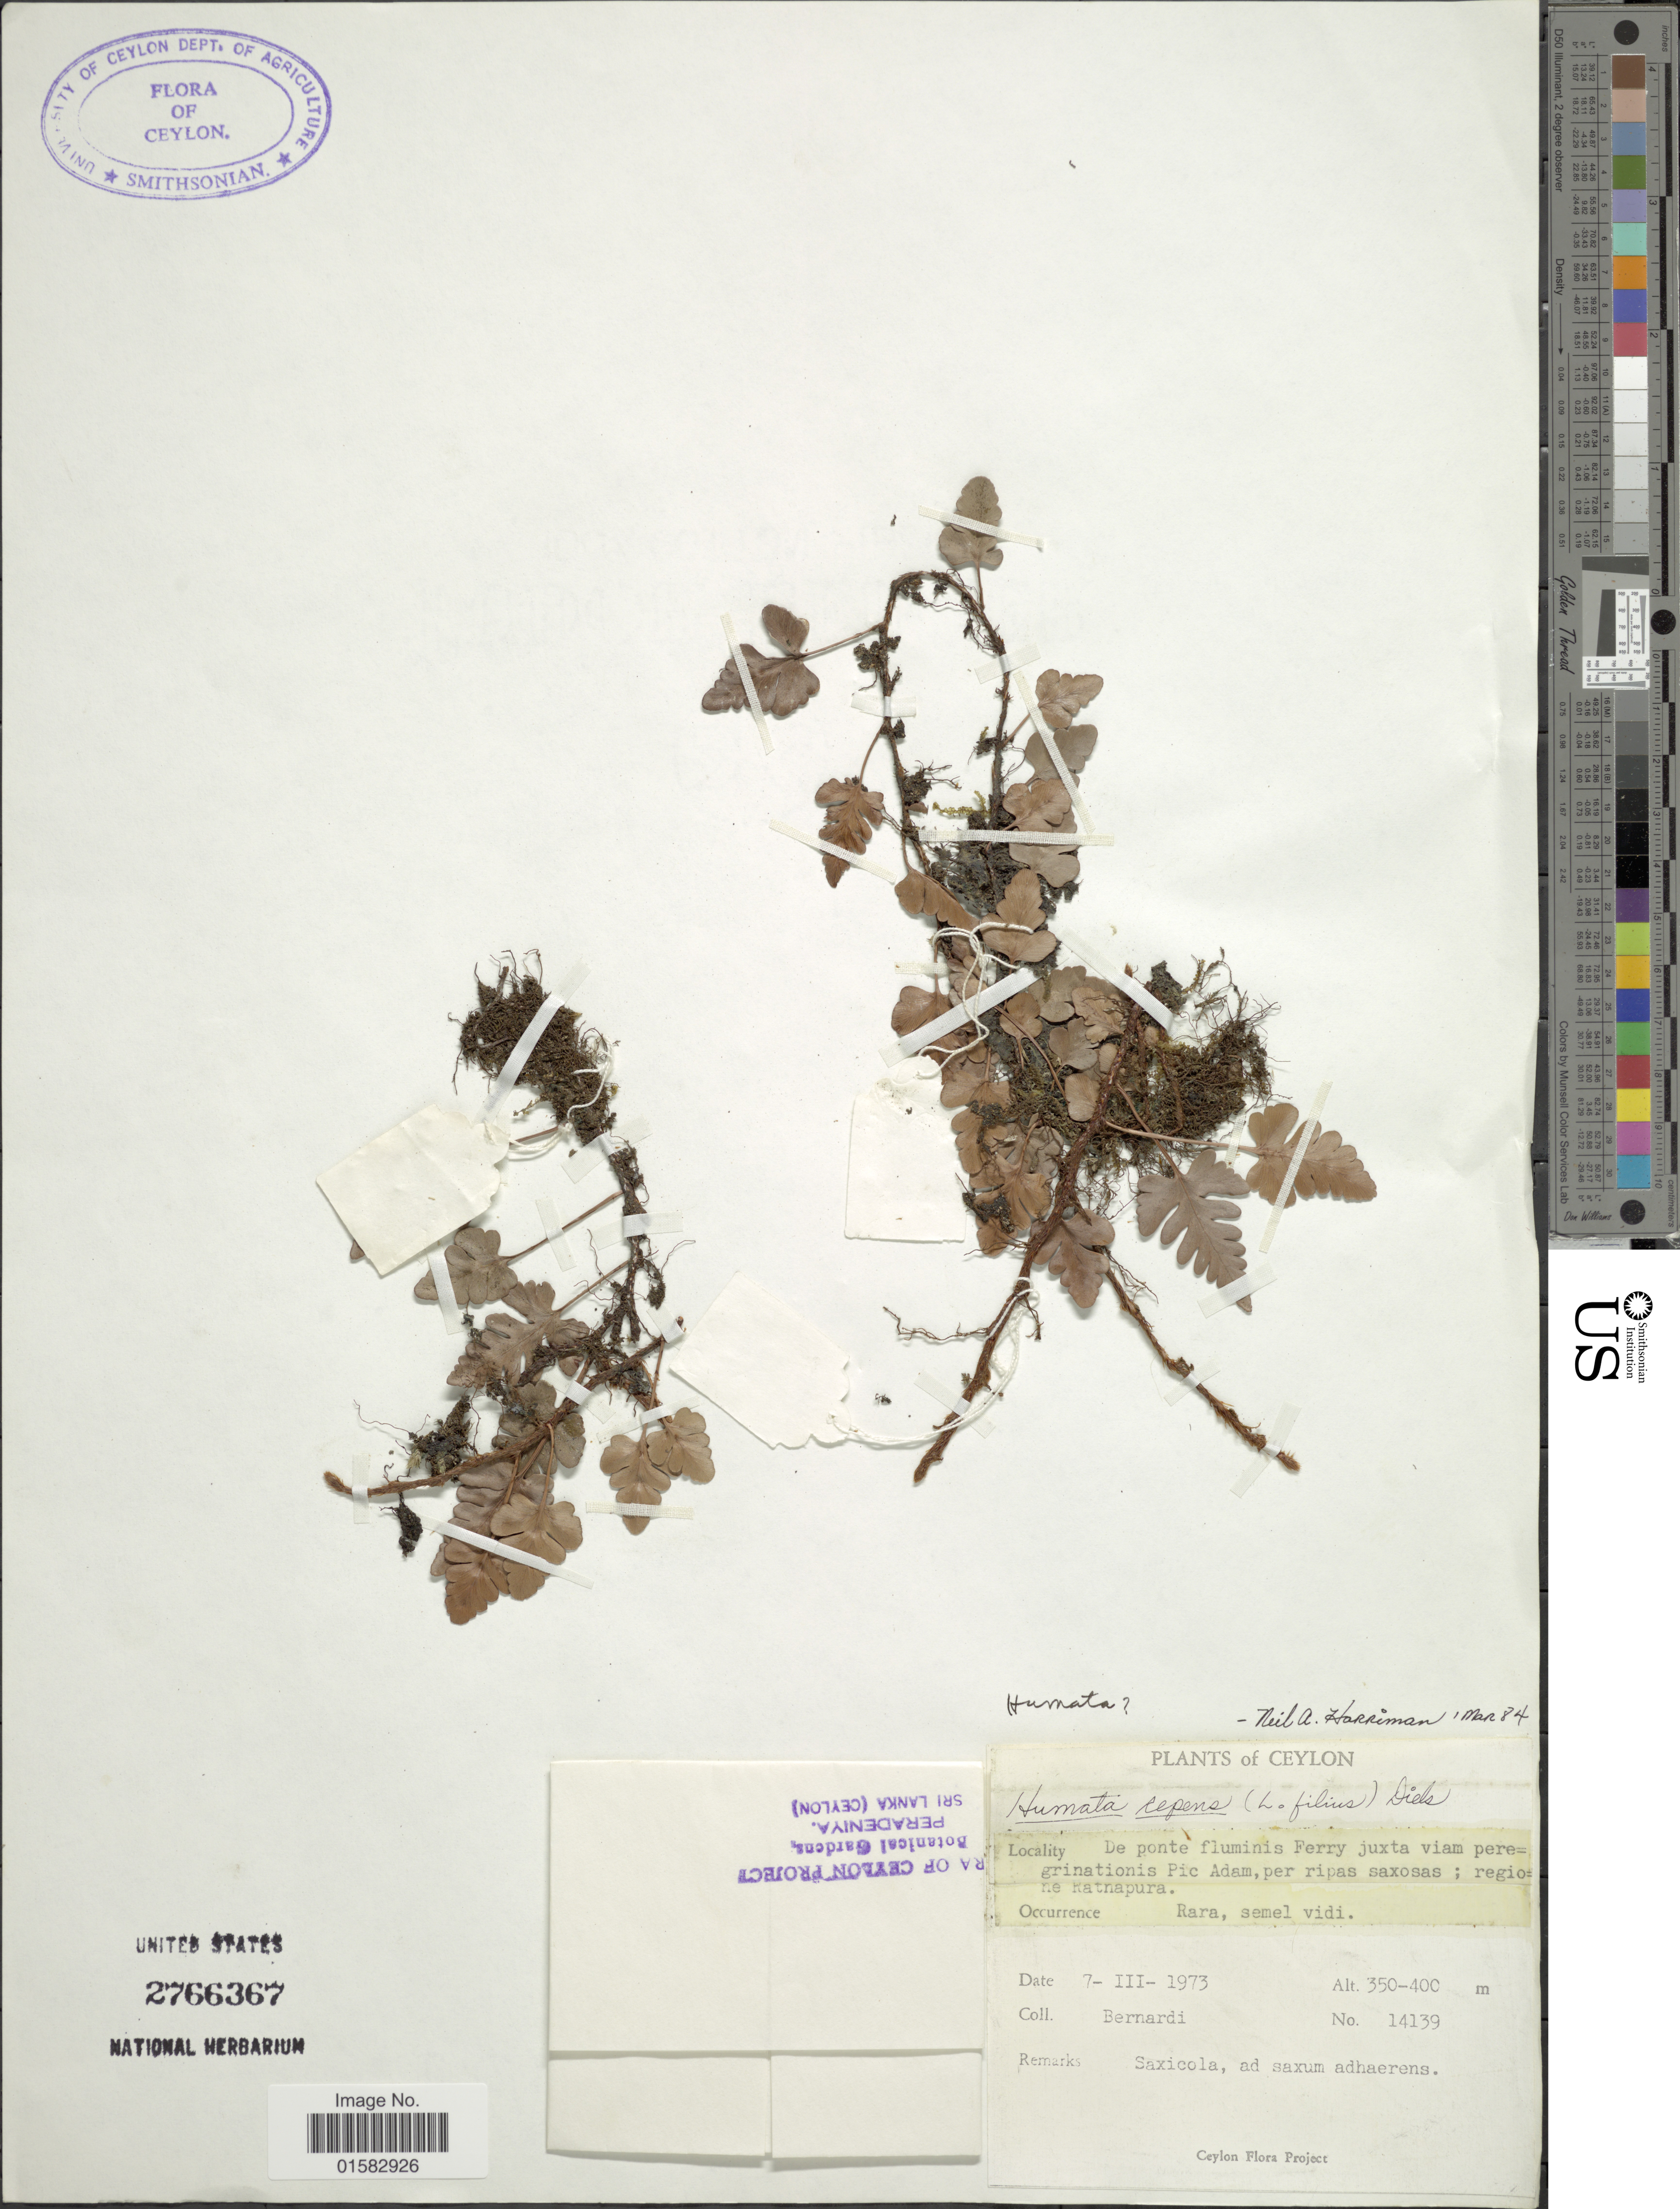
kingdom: Plantae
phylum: Tracheophyta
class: Polypodiopsida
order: Polypodiales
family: Davalliaceae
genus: Davallia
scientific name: Davallia repens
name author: (L. f.) Kuhn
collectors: Bernardi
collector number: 14139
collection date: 1973-03-07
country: Sri Lanka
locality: Ceylon, De ponte fluminis Ferry juxta viam peregrinationis, Pic Adam, per ripas saxosas; regione Ratnapura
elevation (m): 350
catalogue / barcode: US 2766367